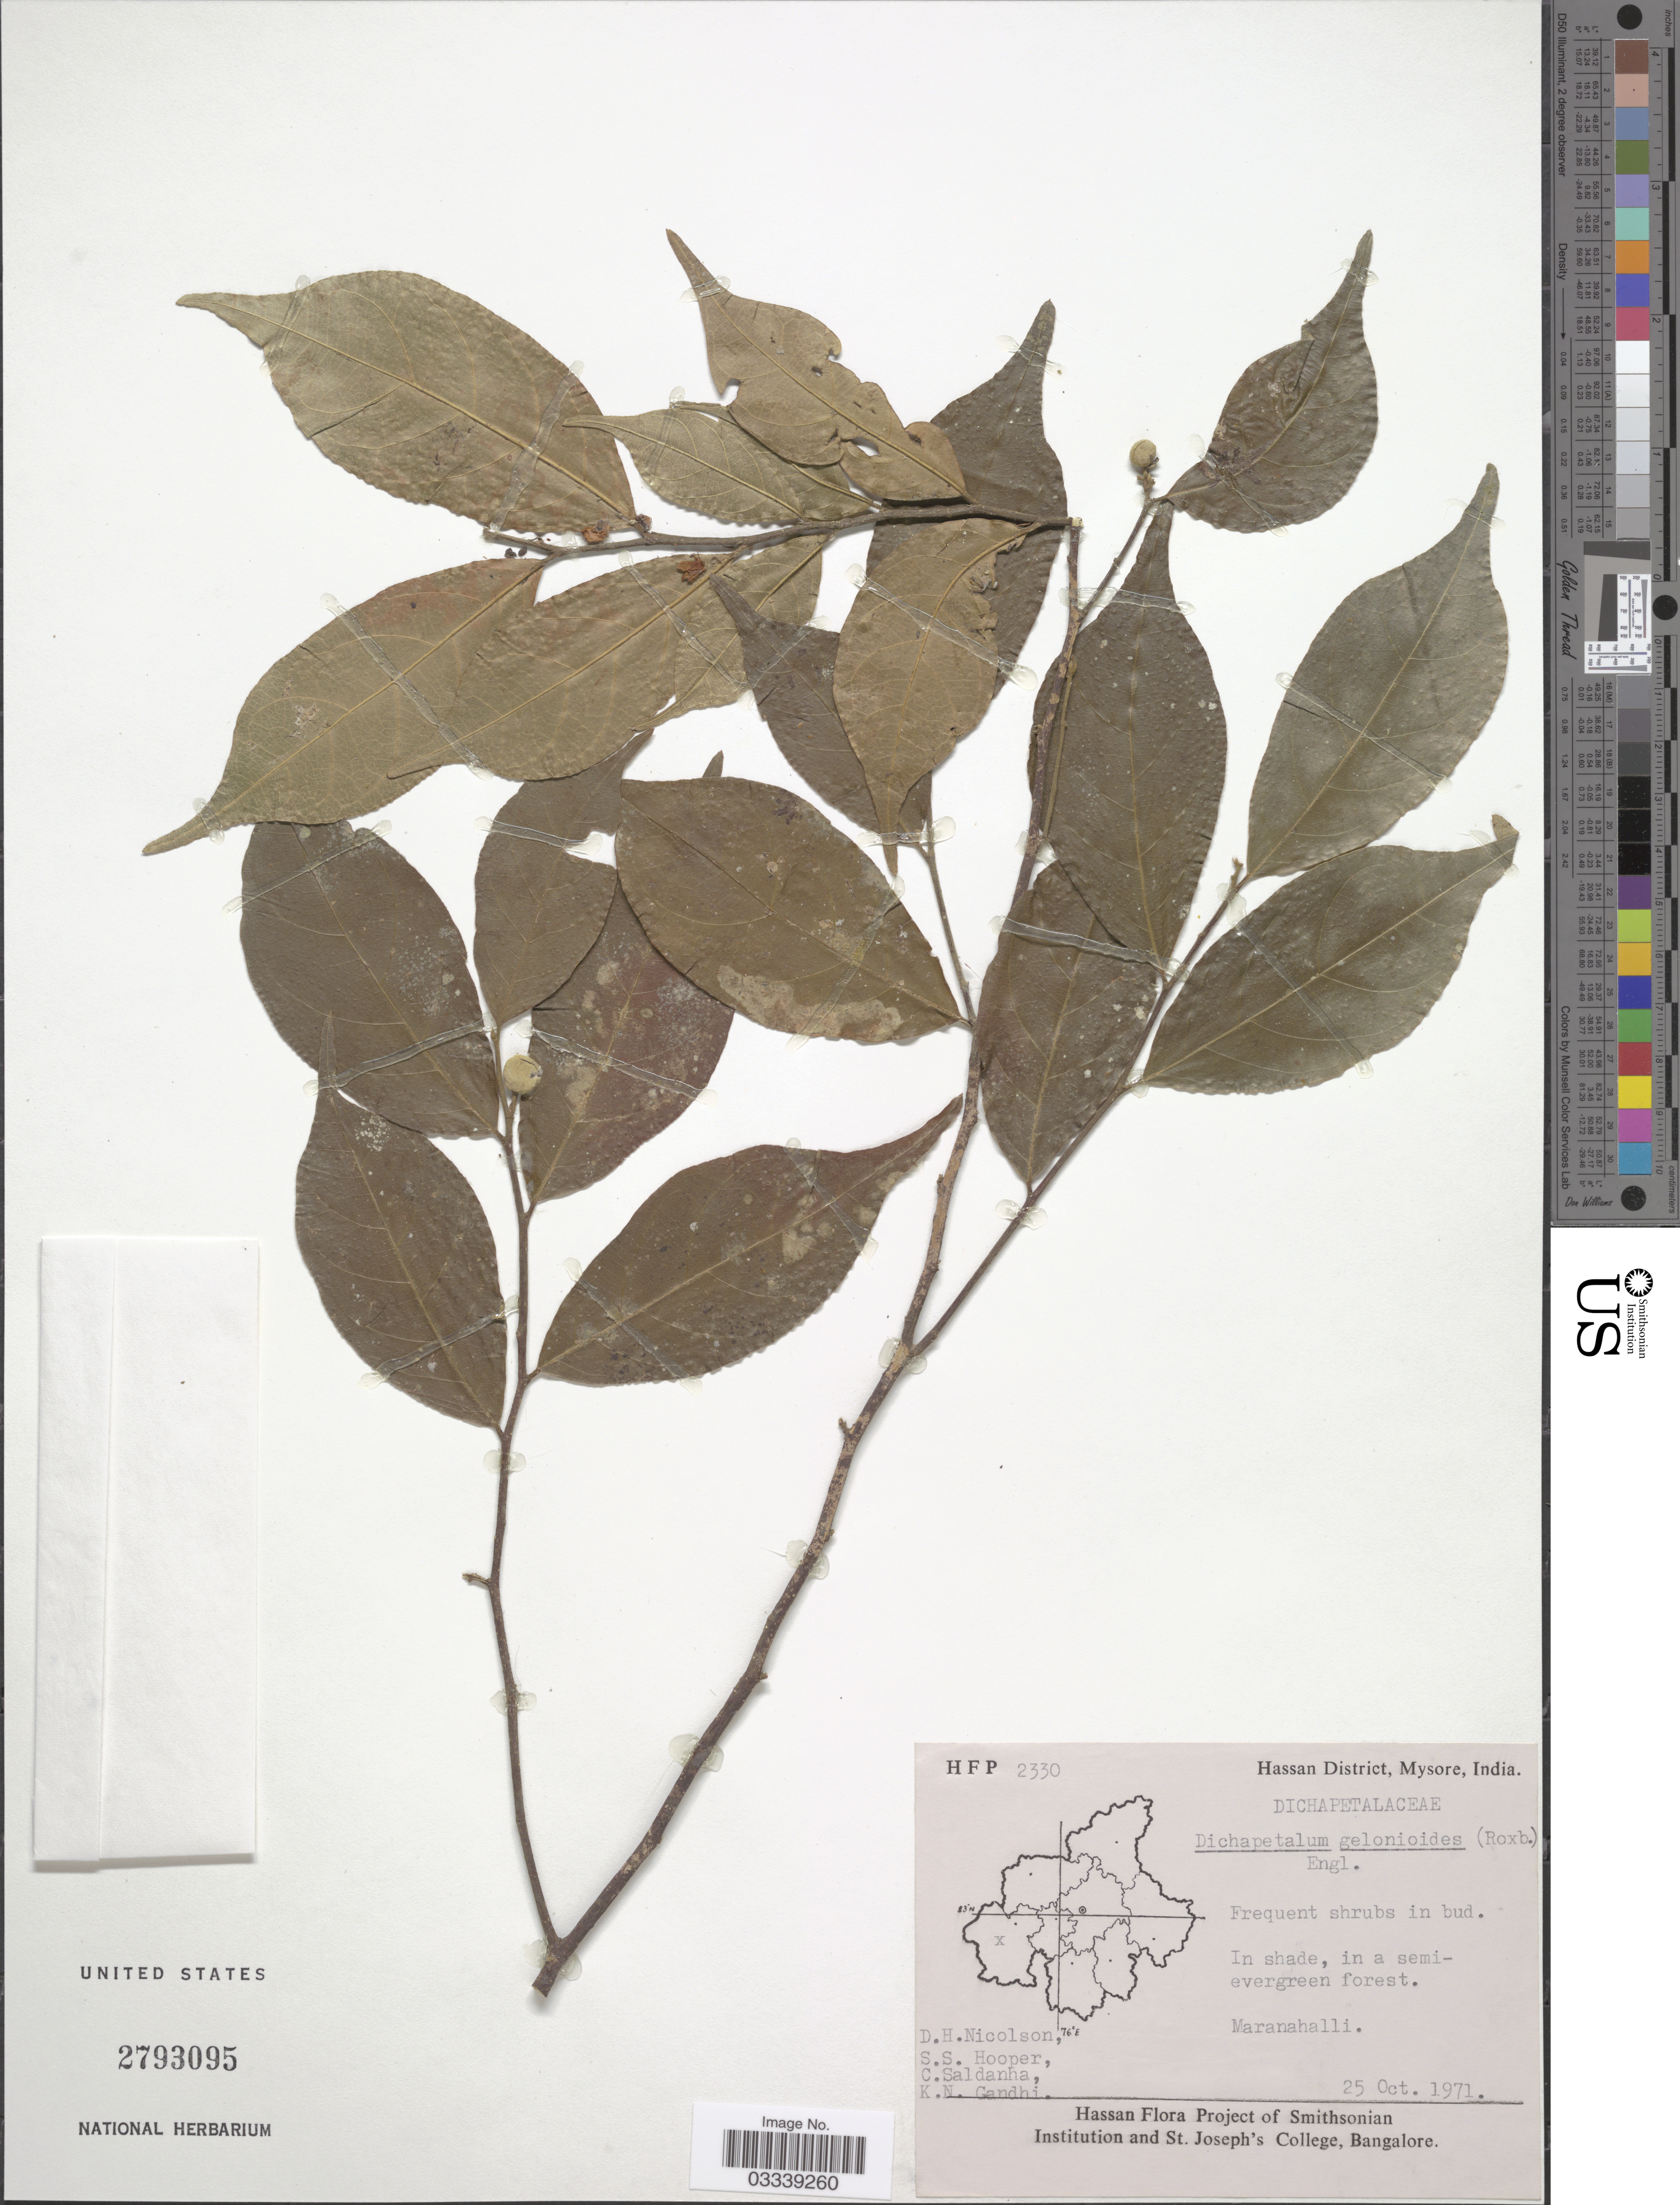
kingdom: Plantae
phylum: Tracheophyta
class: Magnoliopsida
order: Malpighiales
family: Dichapetalaceae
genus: Dichapetalum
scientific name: Dichapetalum gelonioides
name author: (Roxb.) Engl.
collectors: D. H. Nicolson, S. S. Hooper, C. Saldanha & K. N. Gandhi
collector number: HFP2330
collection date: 1971-10-25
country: India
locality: Hassan District, Mysore, Maranahalli.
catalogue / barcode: US 2793095